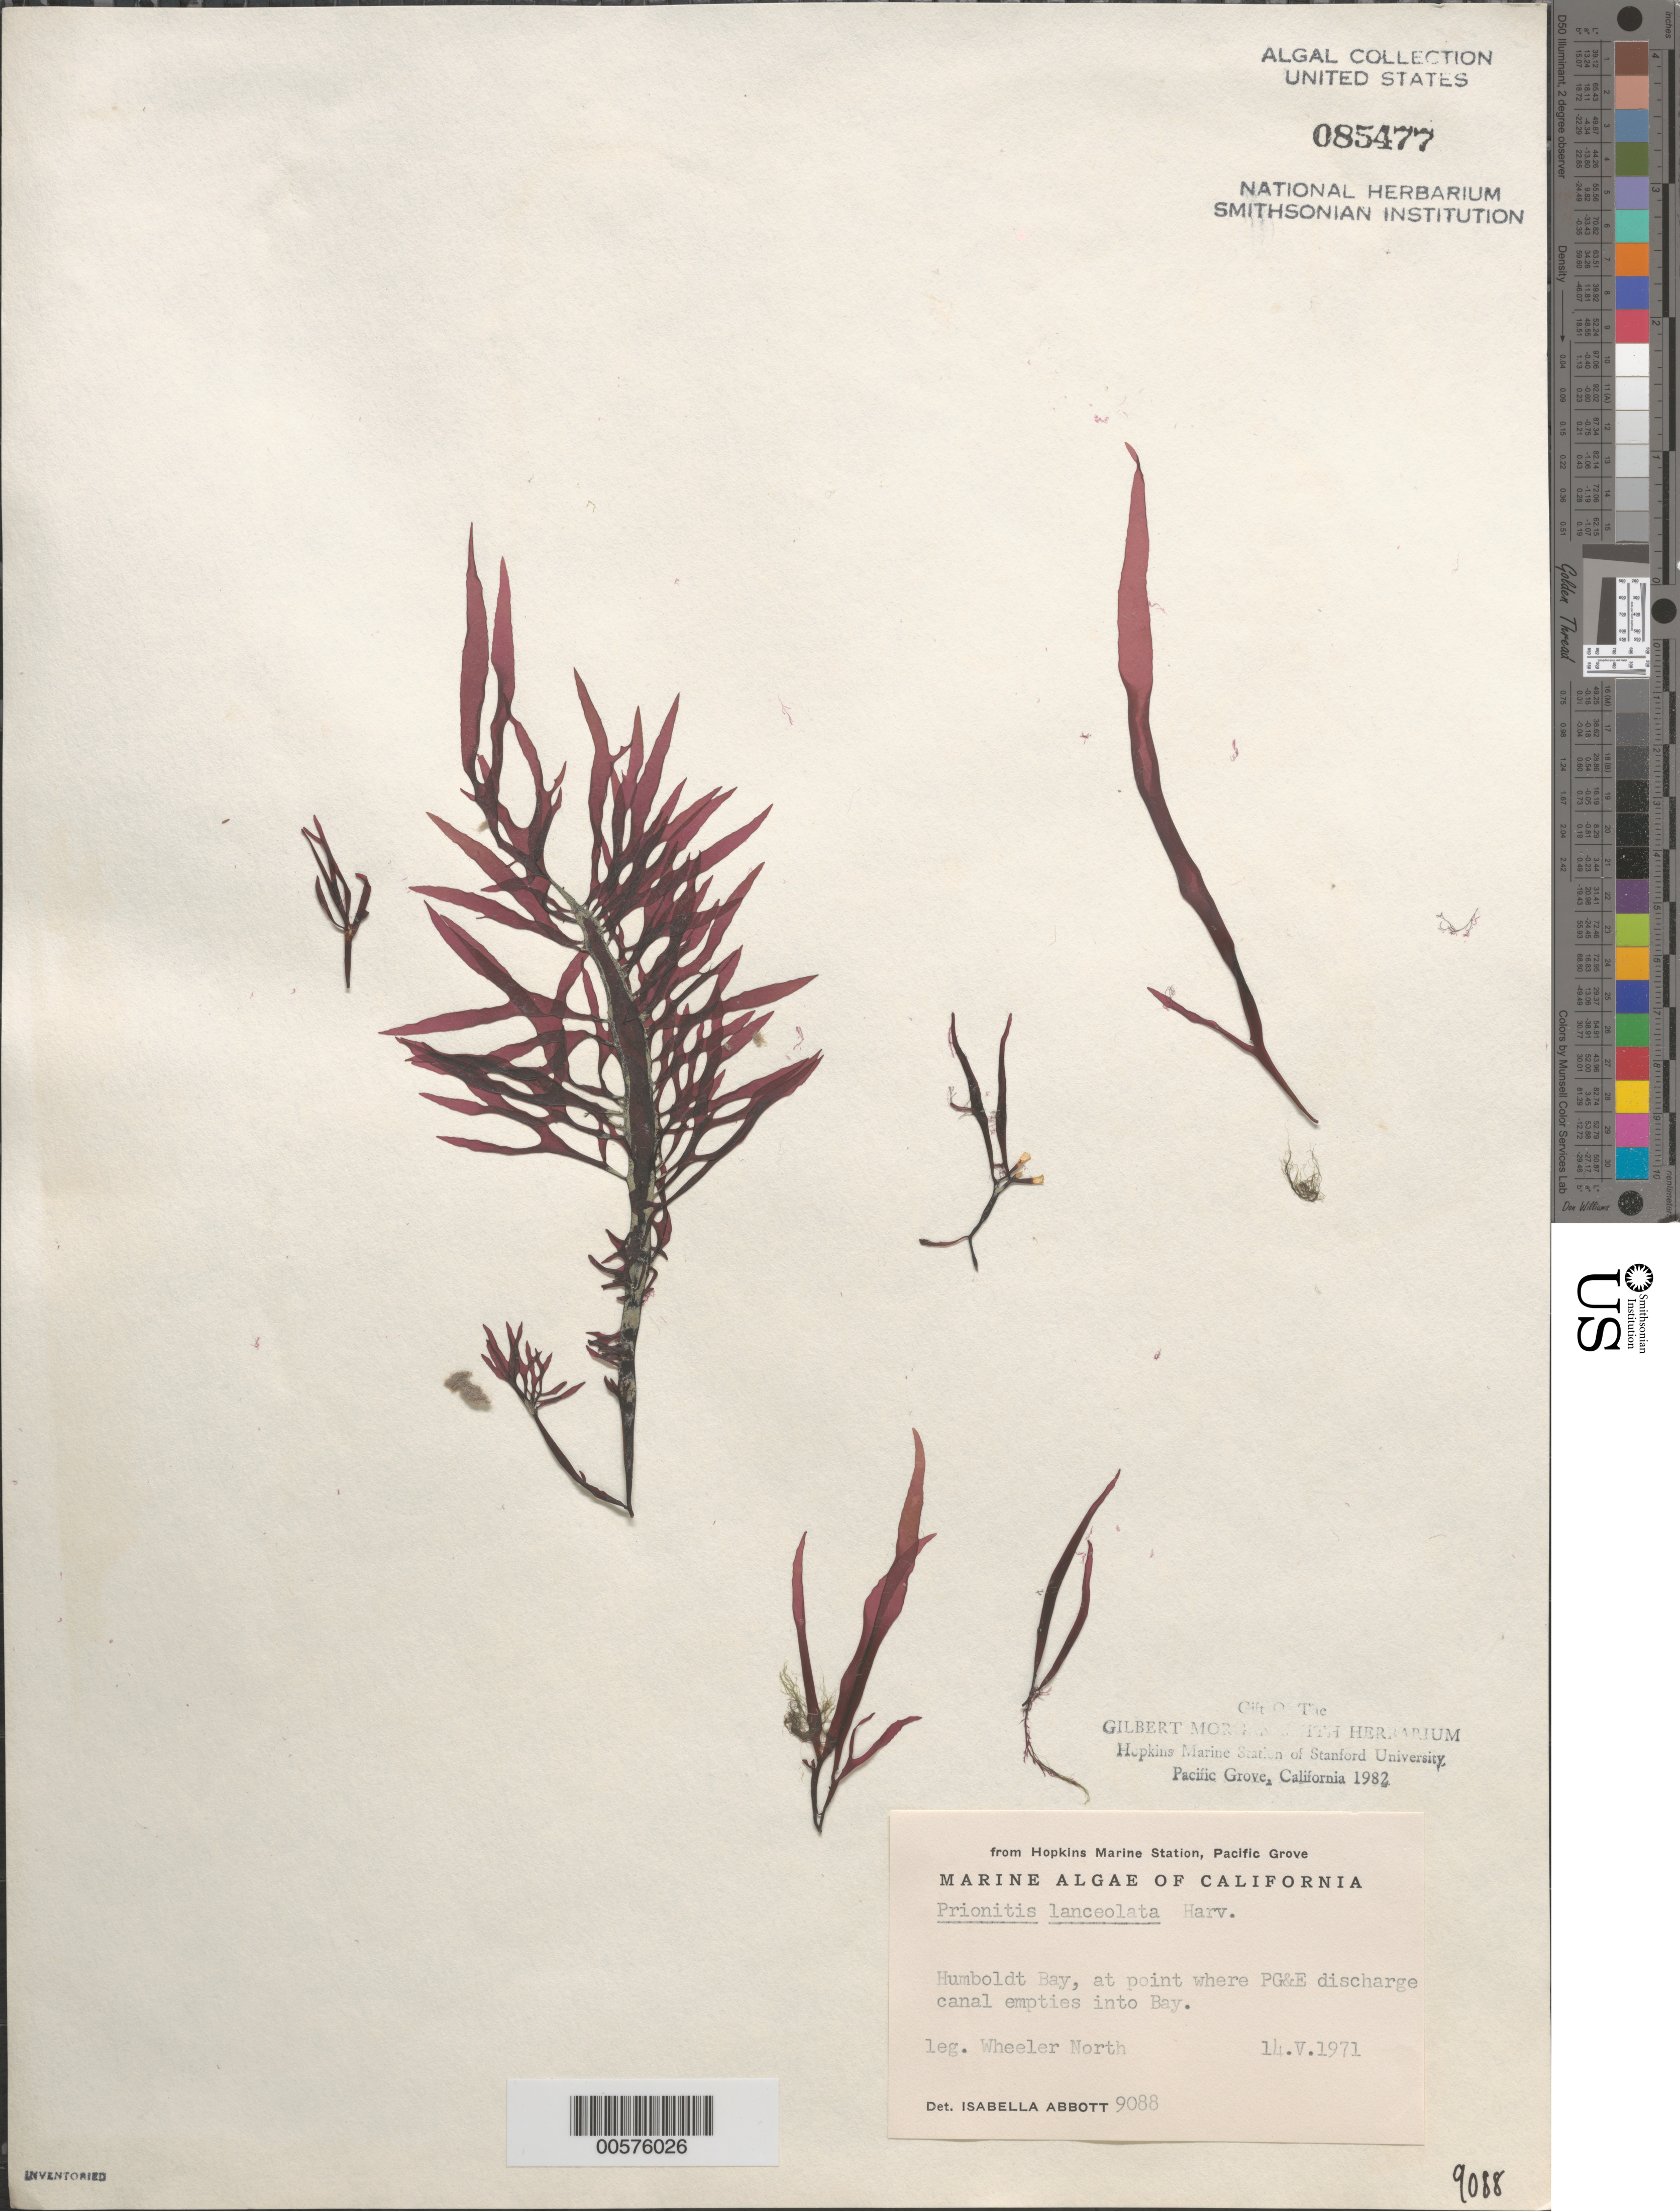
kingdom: Plantae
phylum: Rhodophyta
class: Florideophyceae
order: Cryptonemiales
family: Cryptonemiaceae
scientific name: Prionitis lanceolata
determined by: Abbott, Isabella A.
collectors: W. North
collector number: IAA 9088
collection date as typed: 14 May 1971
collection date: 1971-05-14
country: United States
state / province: California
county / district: Humboldt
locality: Humboldt Bay at PG & E discharge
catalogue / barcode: US 85477